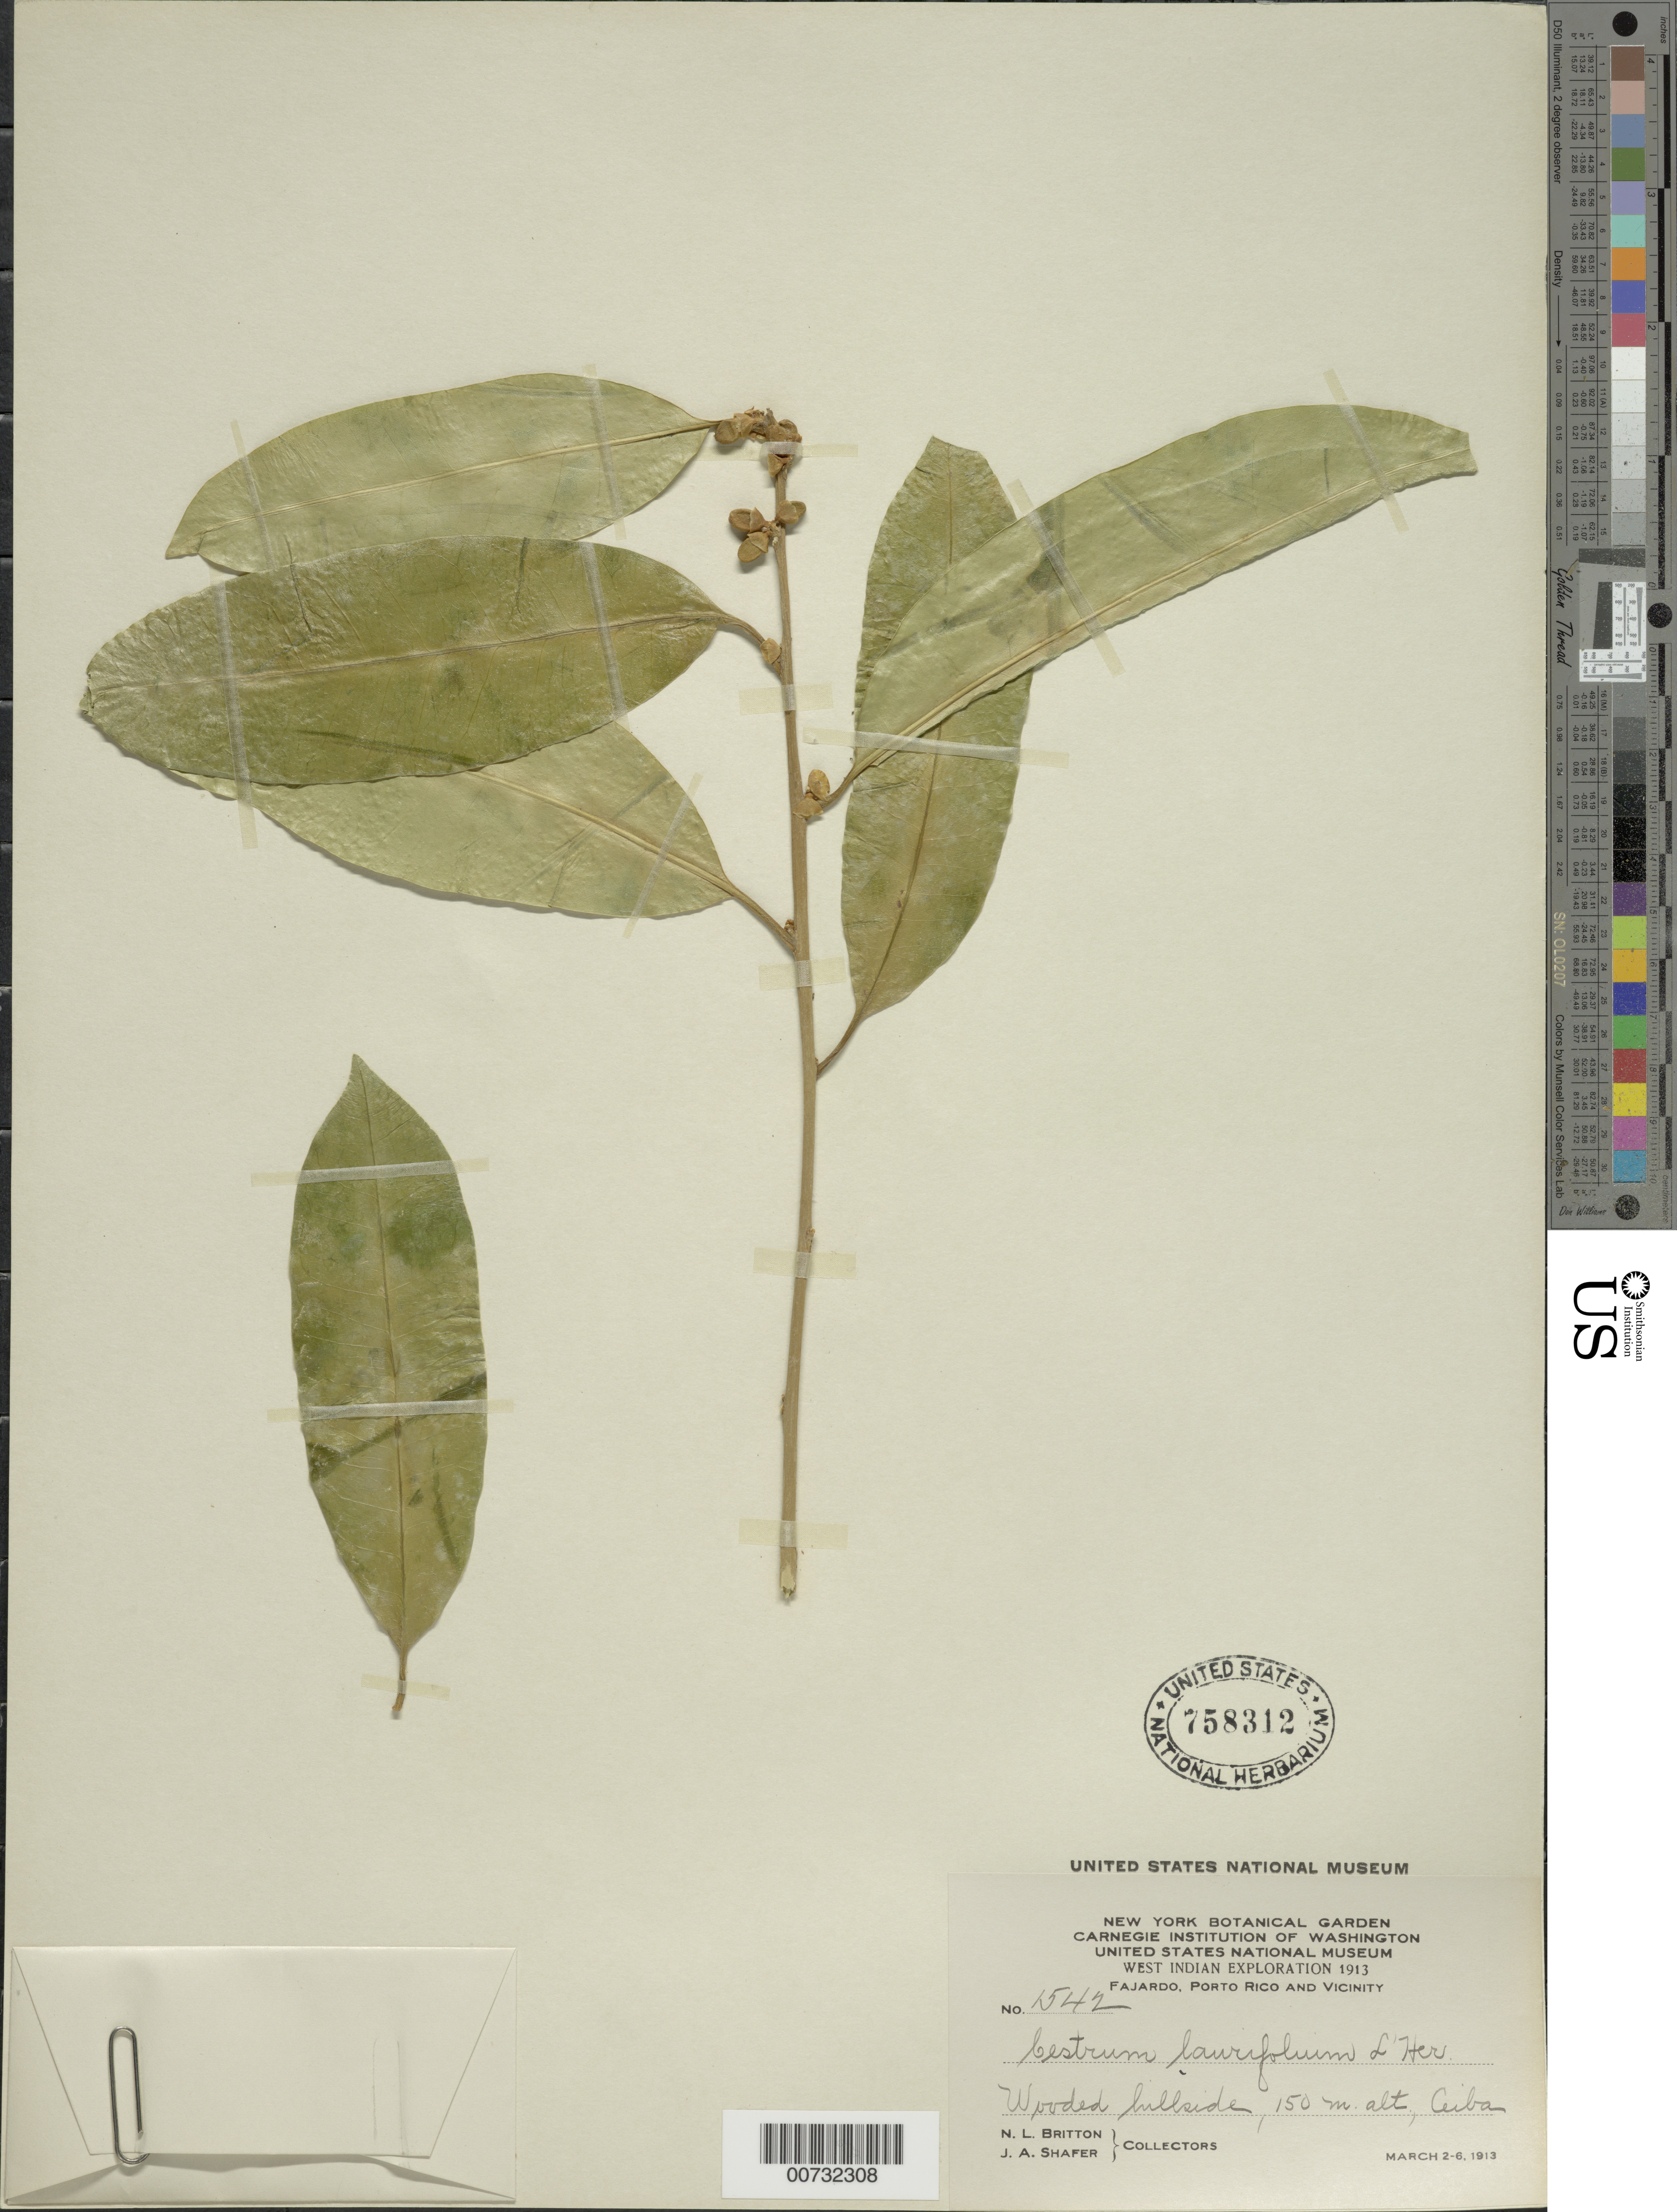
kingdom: Plantae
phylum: Tracheophyta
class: Magnoliopsida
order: Solanales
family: Solanaceae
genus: Cestrum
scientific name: Cestrum laurifolium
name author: L'Hér.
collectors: N. Britton & J. A. Shafer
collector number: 1542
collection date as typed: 02 Mar 1913 to 06 Mar 1913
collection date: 1913-03-02/1913-03-06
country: Puerto Rico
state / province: Fajardo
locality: Fajardo, Cieba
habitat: Wooded hillside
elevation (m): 150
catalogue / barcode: US 758312